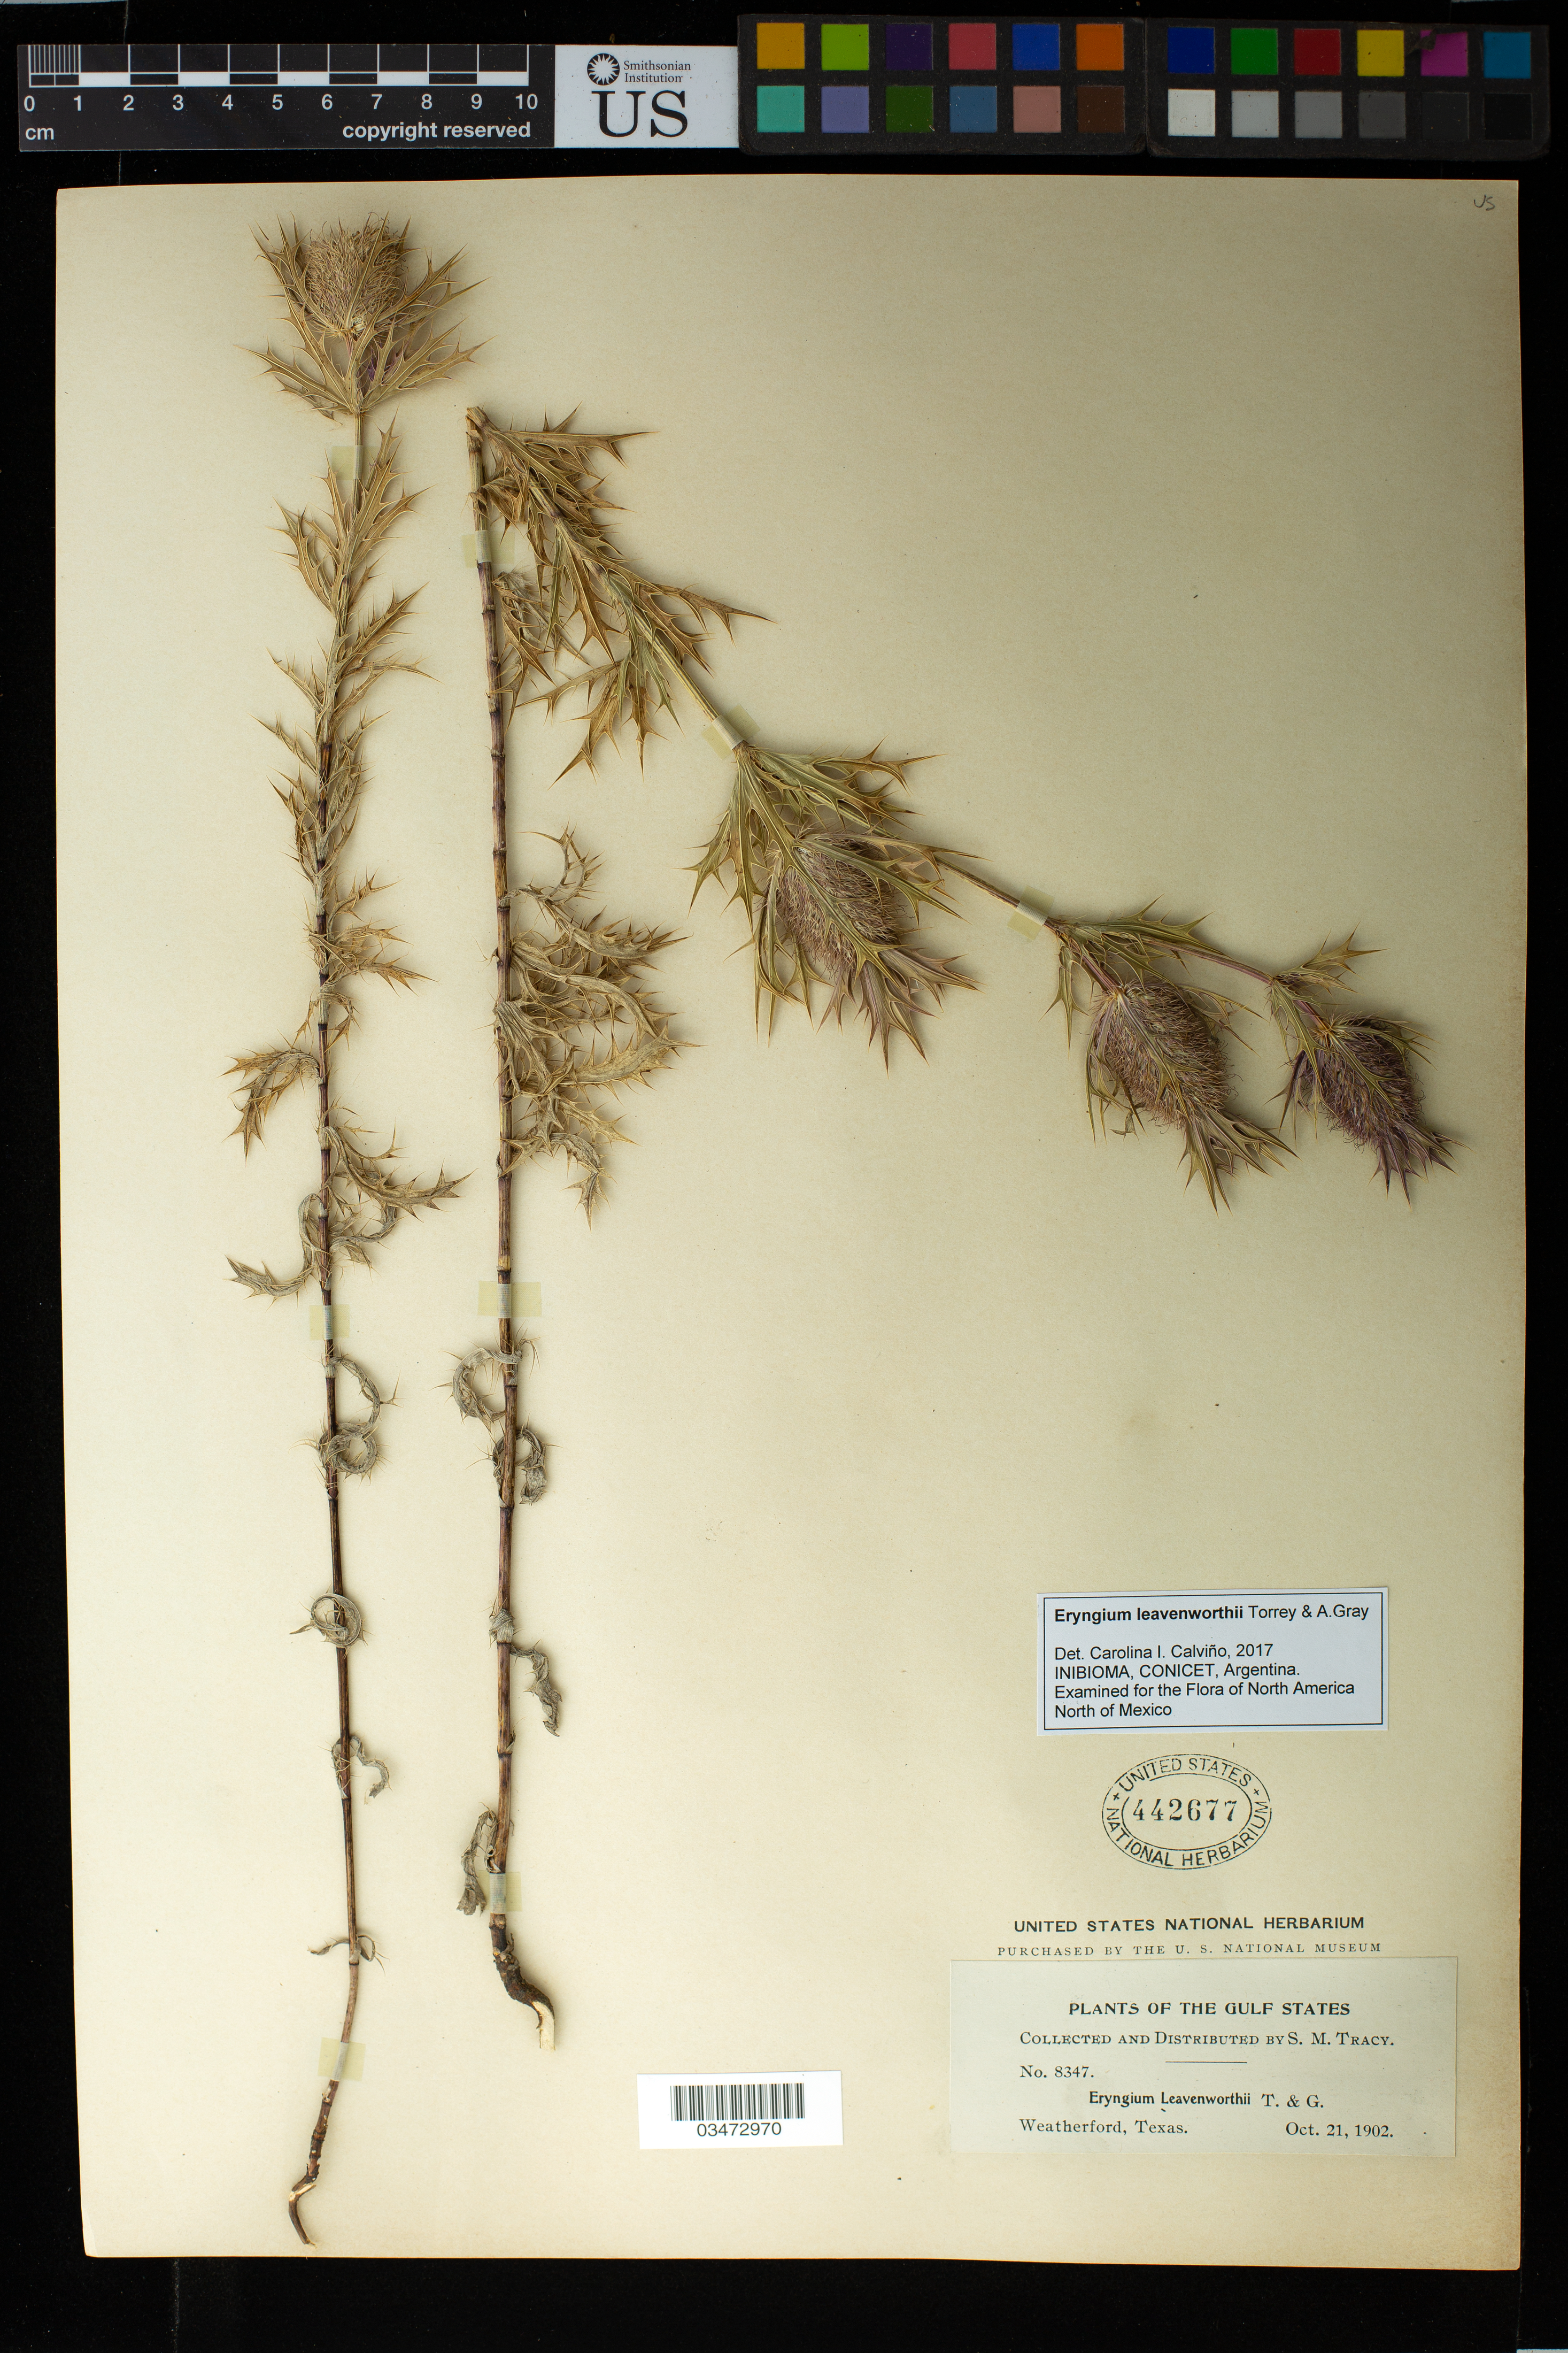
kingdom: Plantae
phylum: Tracheophyta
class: Magnoliopsida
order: Apiales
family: Apiaceae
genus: Eryngium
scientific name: Eryngium leavenworthii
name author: Torr. & A. Gray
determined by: Calviño, C. I.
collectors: S. M. Tracy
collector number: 8347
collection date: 1902-10-21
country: United States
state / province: Texas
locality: The Gulf States, Weatherford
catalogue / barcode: US 442677